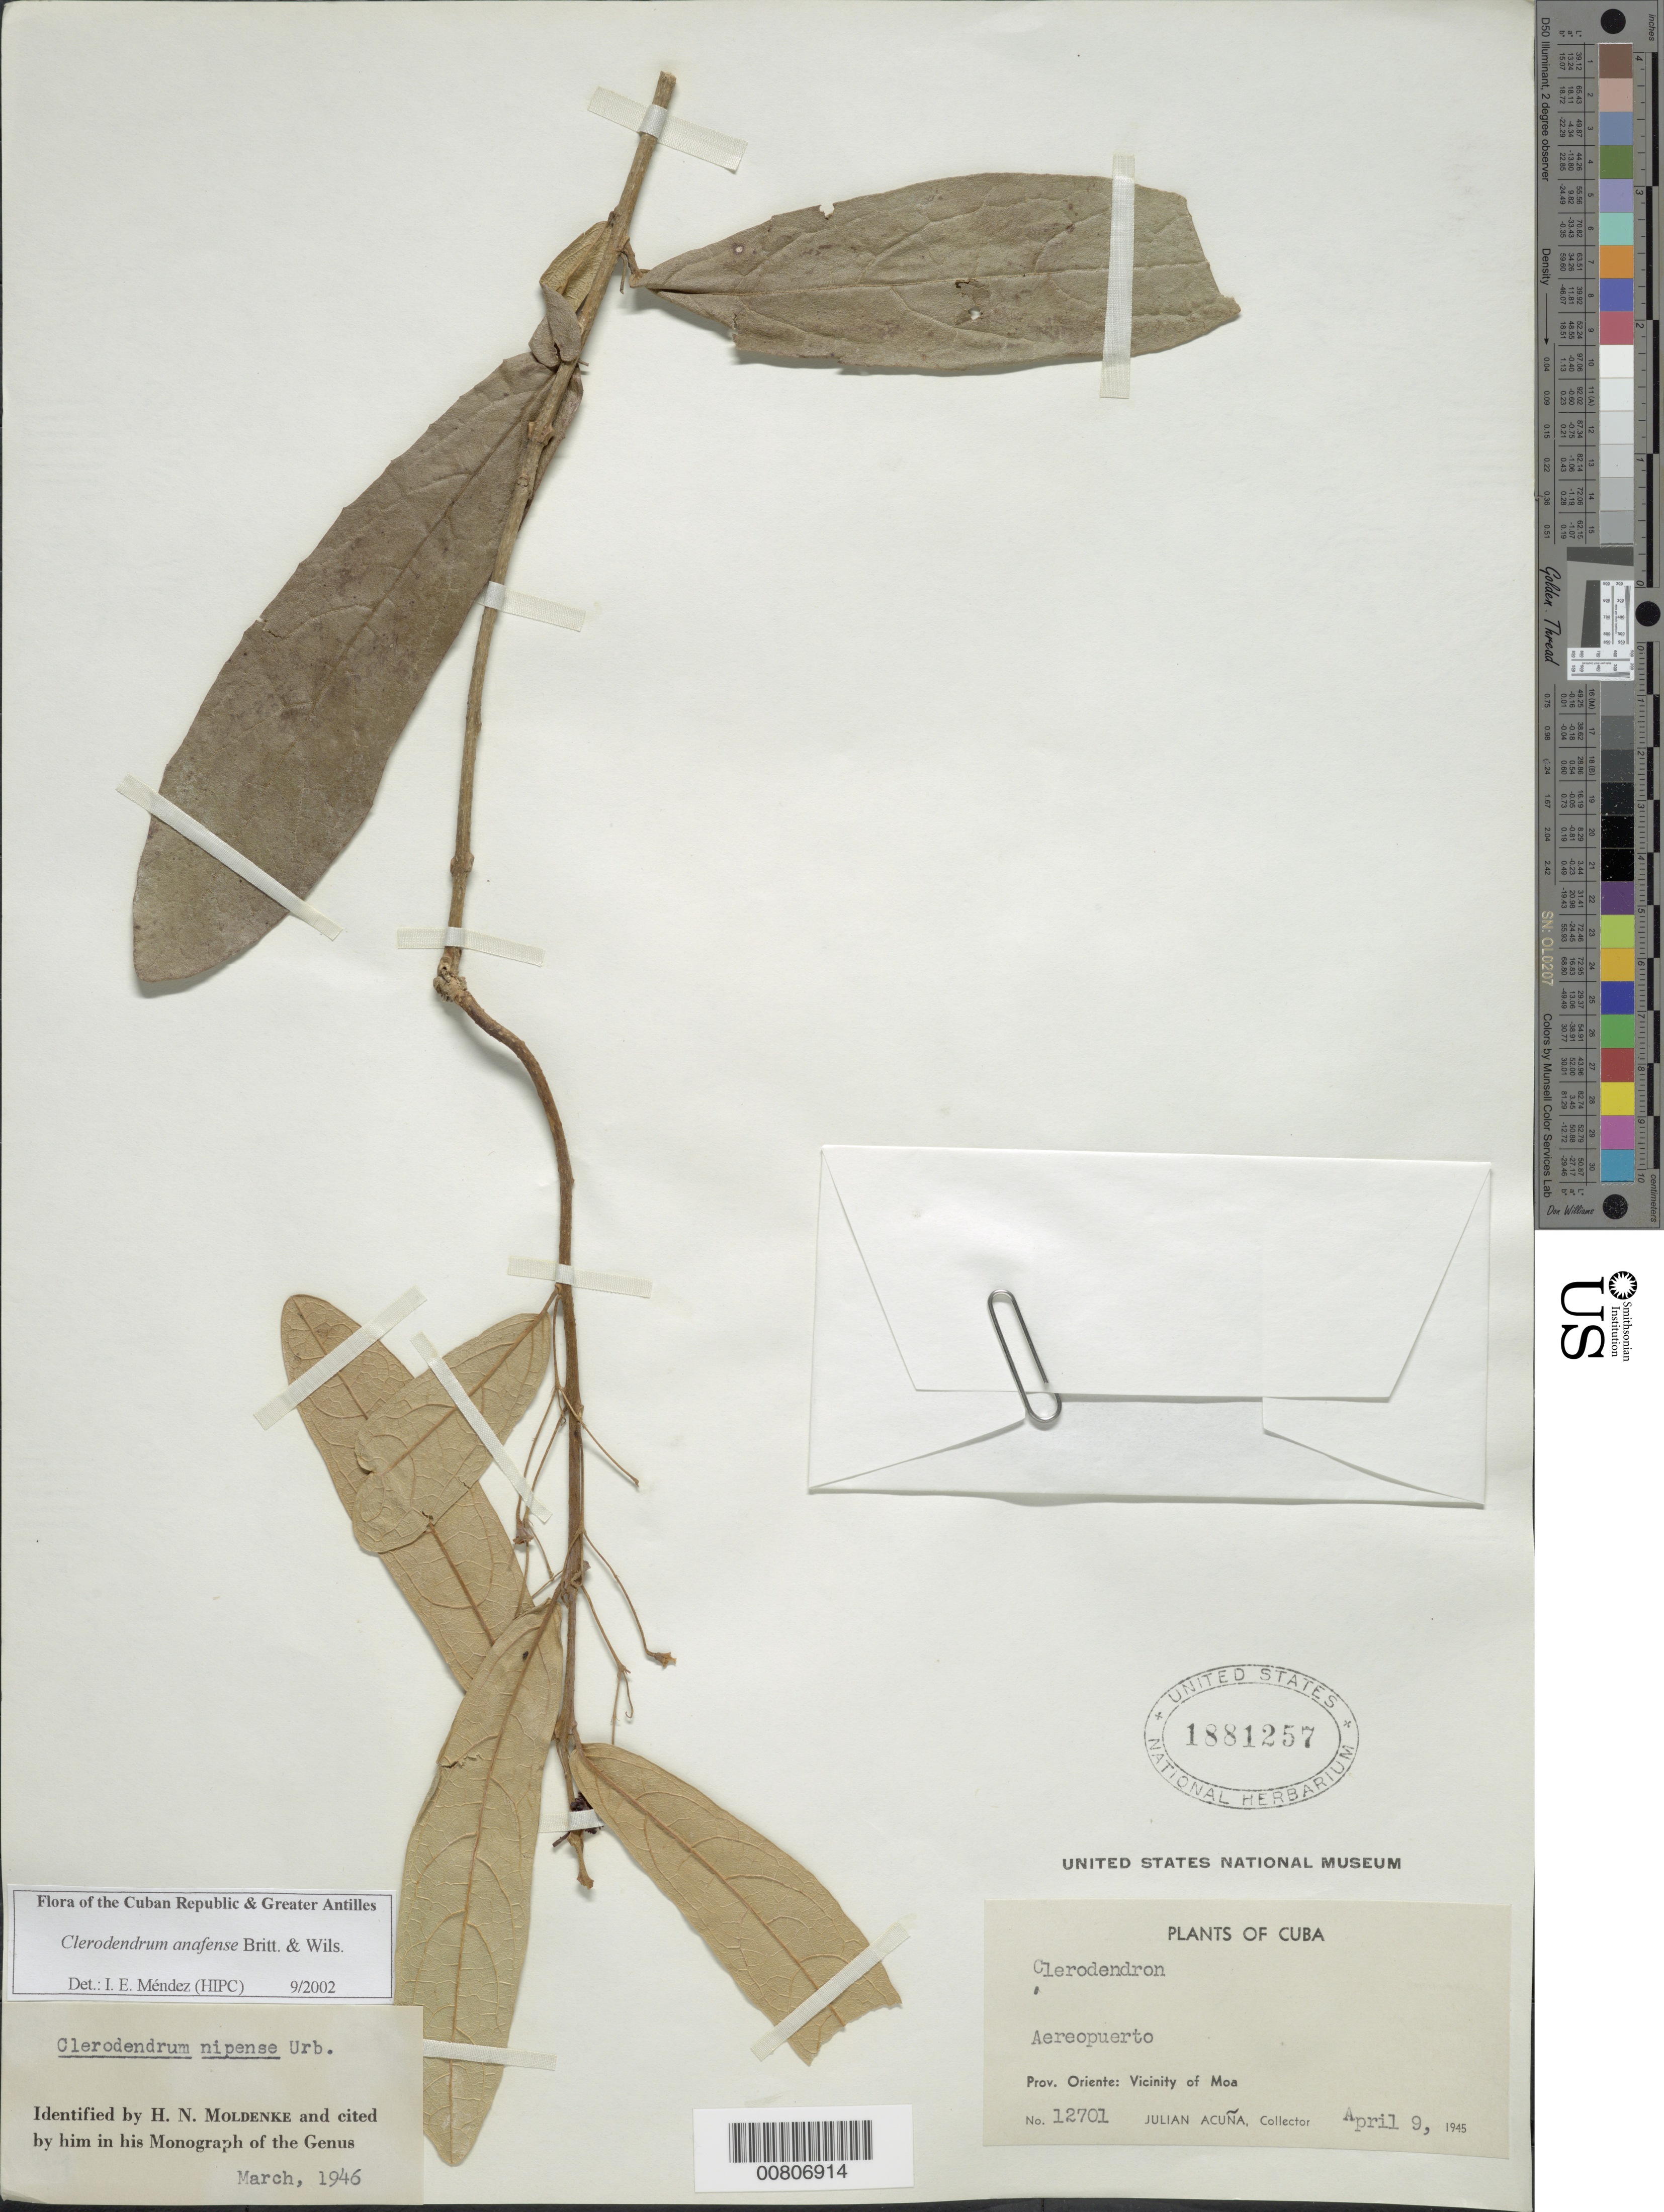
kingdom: Plantae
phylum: Tracheophyta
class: Magnoliopsida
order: Lamiales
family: Lamiaceae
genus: Clerodendrum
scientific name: Clerodendrum anafense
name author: Britton & P. Wilson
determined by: Méndez, Isidro E., (HIPC)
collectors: J. Acuña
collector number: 12701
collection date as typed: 09 Apr 1945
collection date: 1945-04-09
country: Cuba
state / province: Holguín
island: Cuba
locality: Moa vicinity, airport, [Oriente]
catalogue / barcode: US 1881257